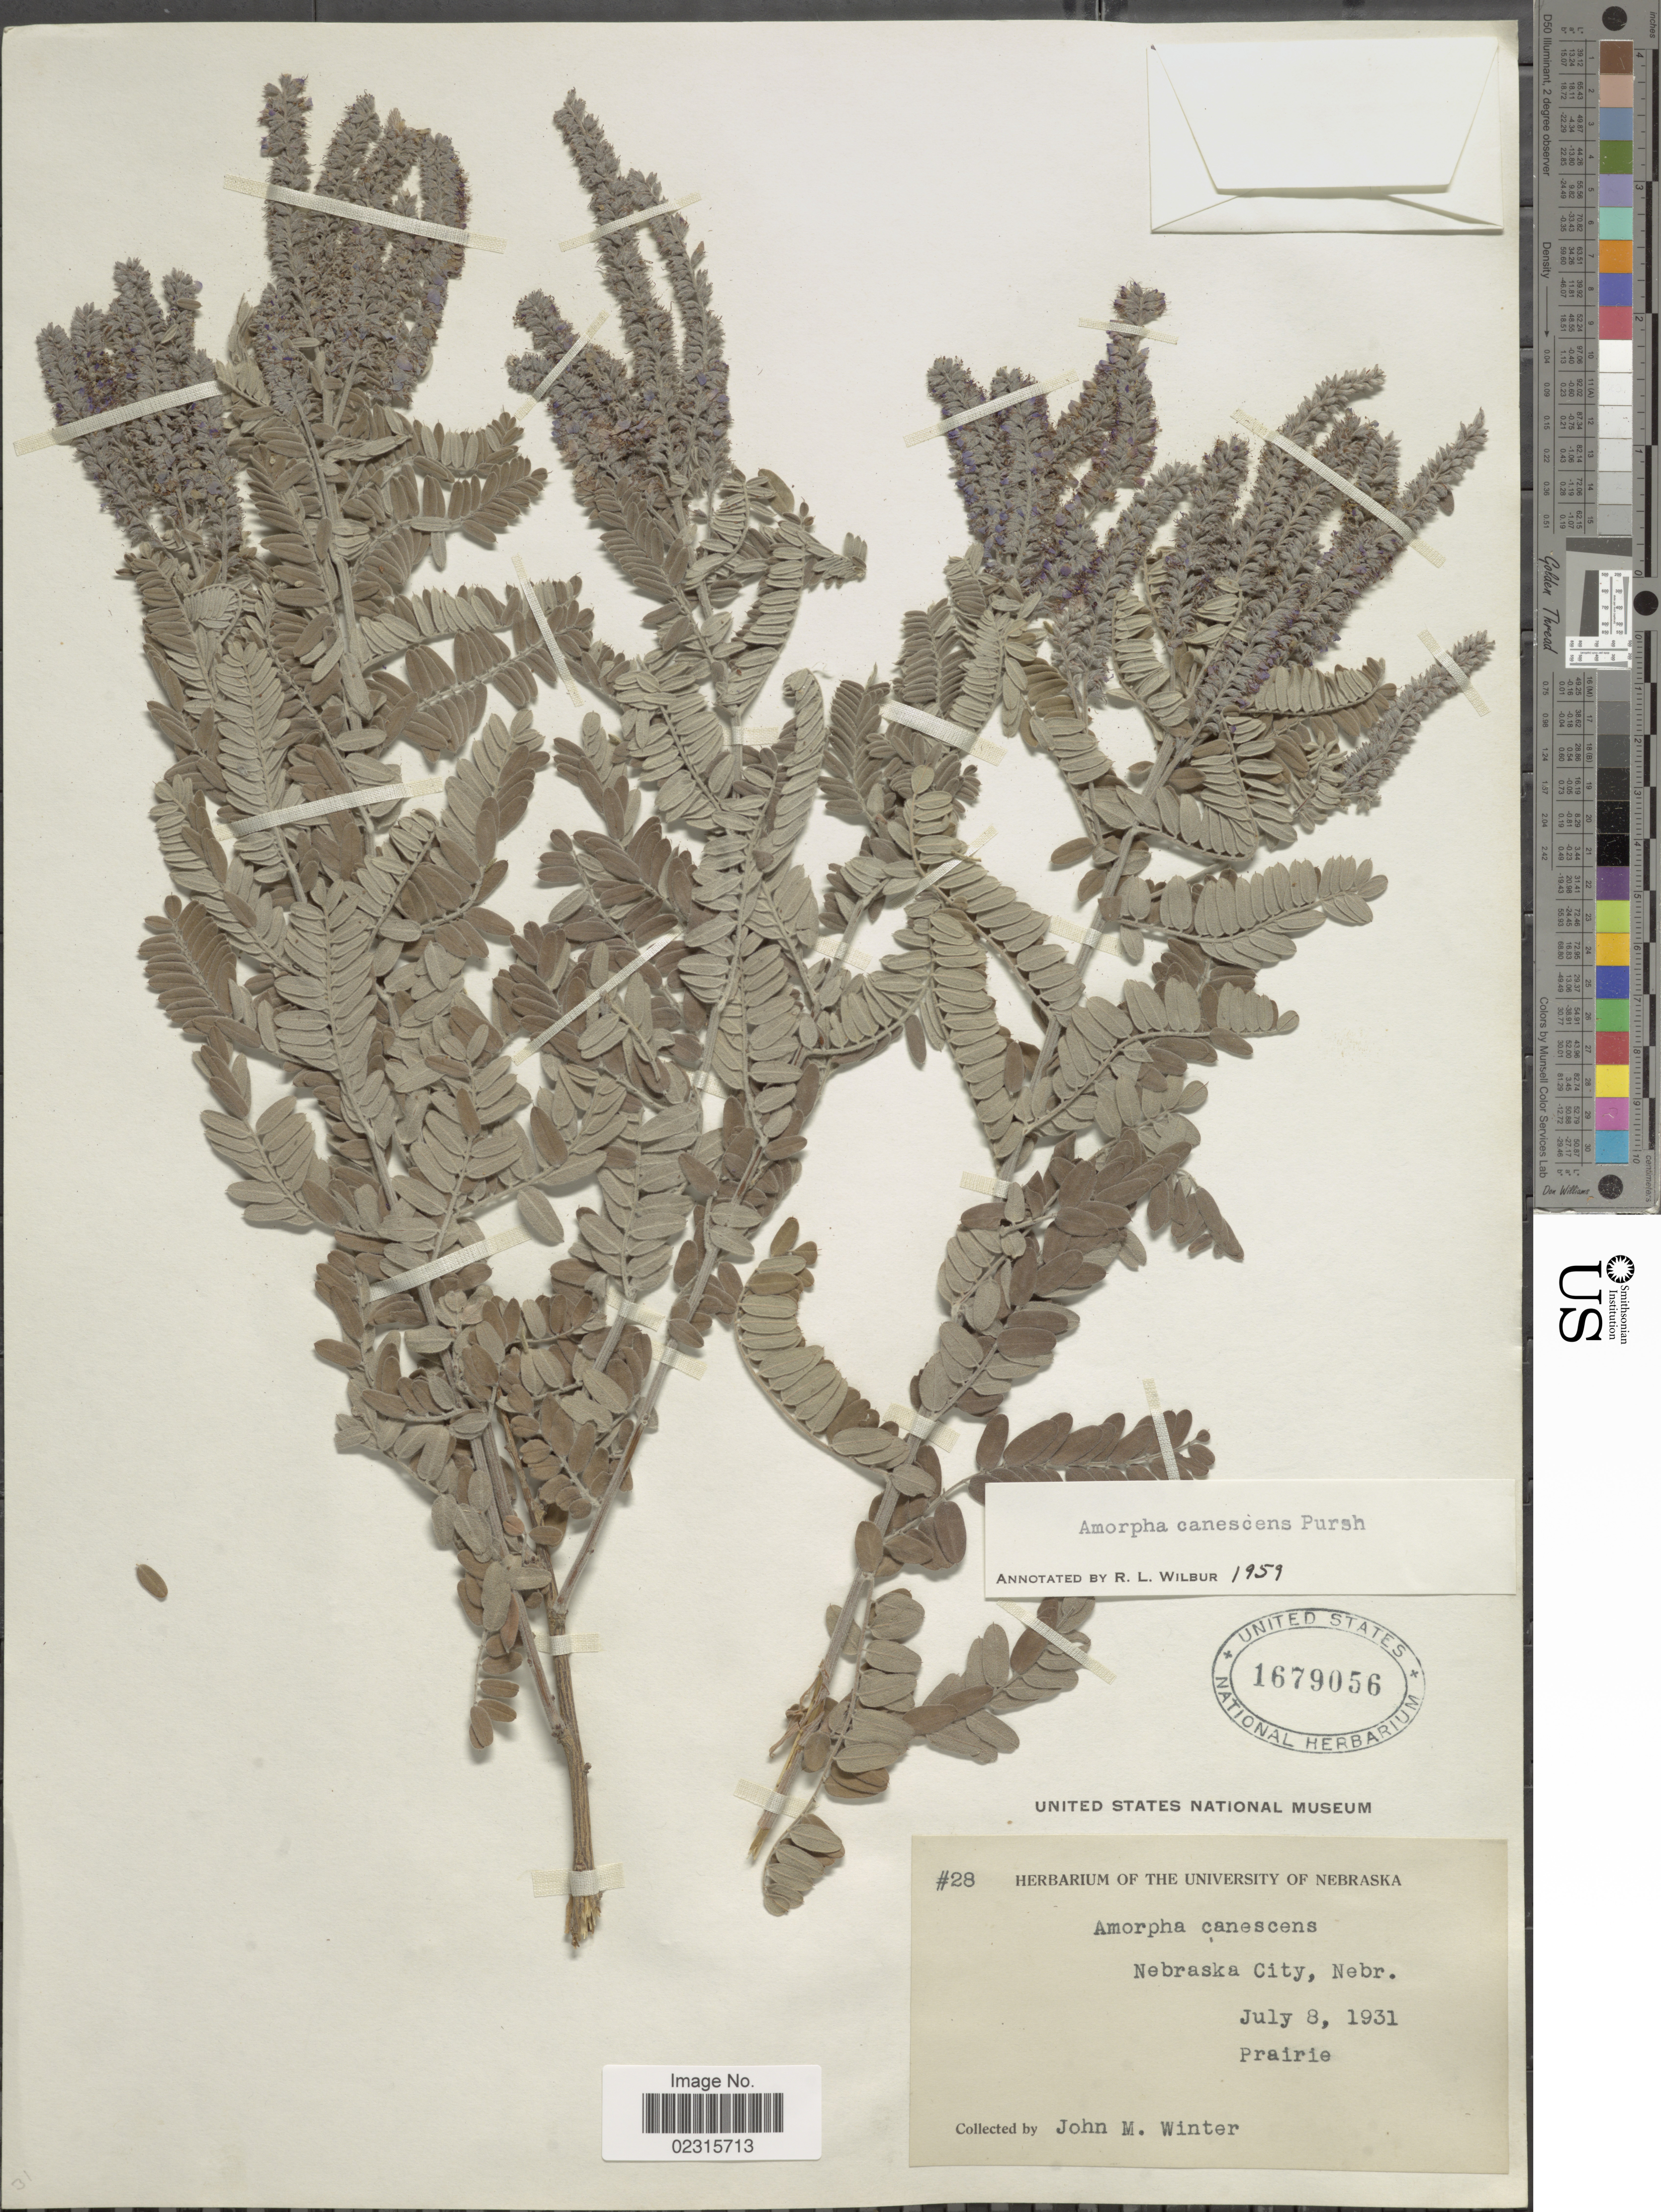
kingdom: Plantae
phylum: Tracheophyta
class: Magnoliopsida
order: Fabales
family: Fabaceae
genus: Amorpha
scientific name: Amorpha canescens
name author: Pursh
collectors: J. M. Winter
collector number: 28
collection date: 1931-07-08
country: United States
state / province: Nebraska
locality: Nebraska City, Nebr.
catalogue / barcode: US 1679056